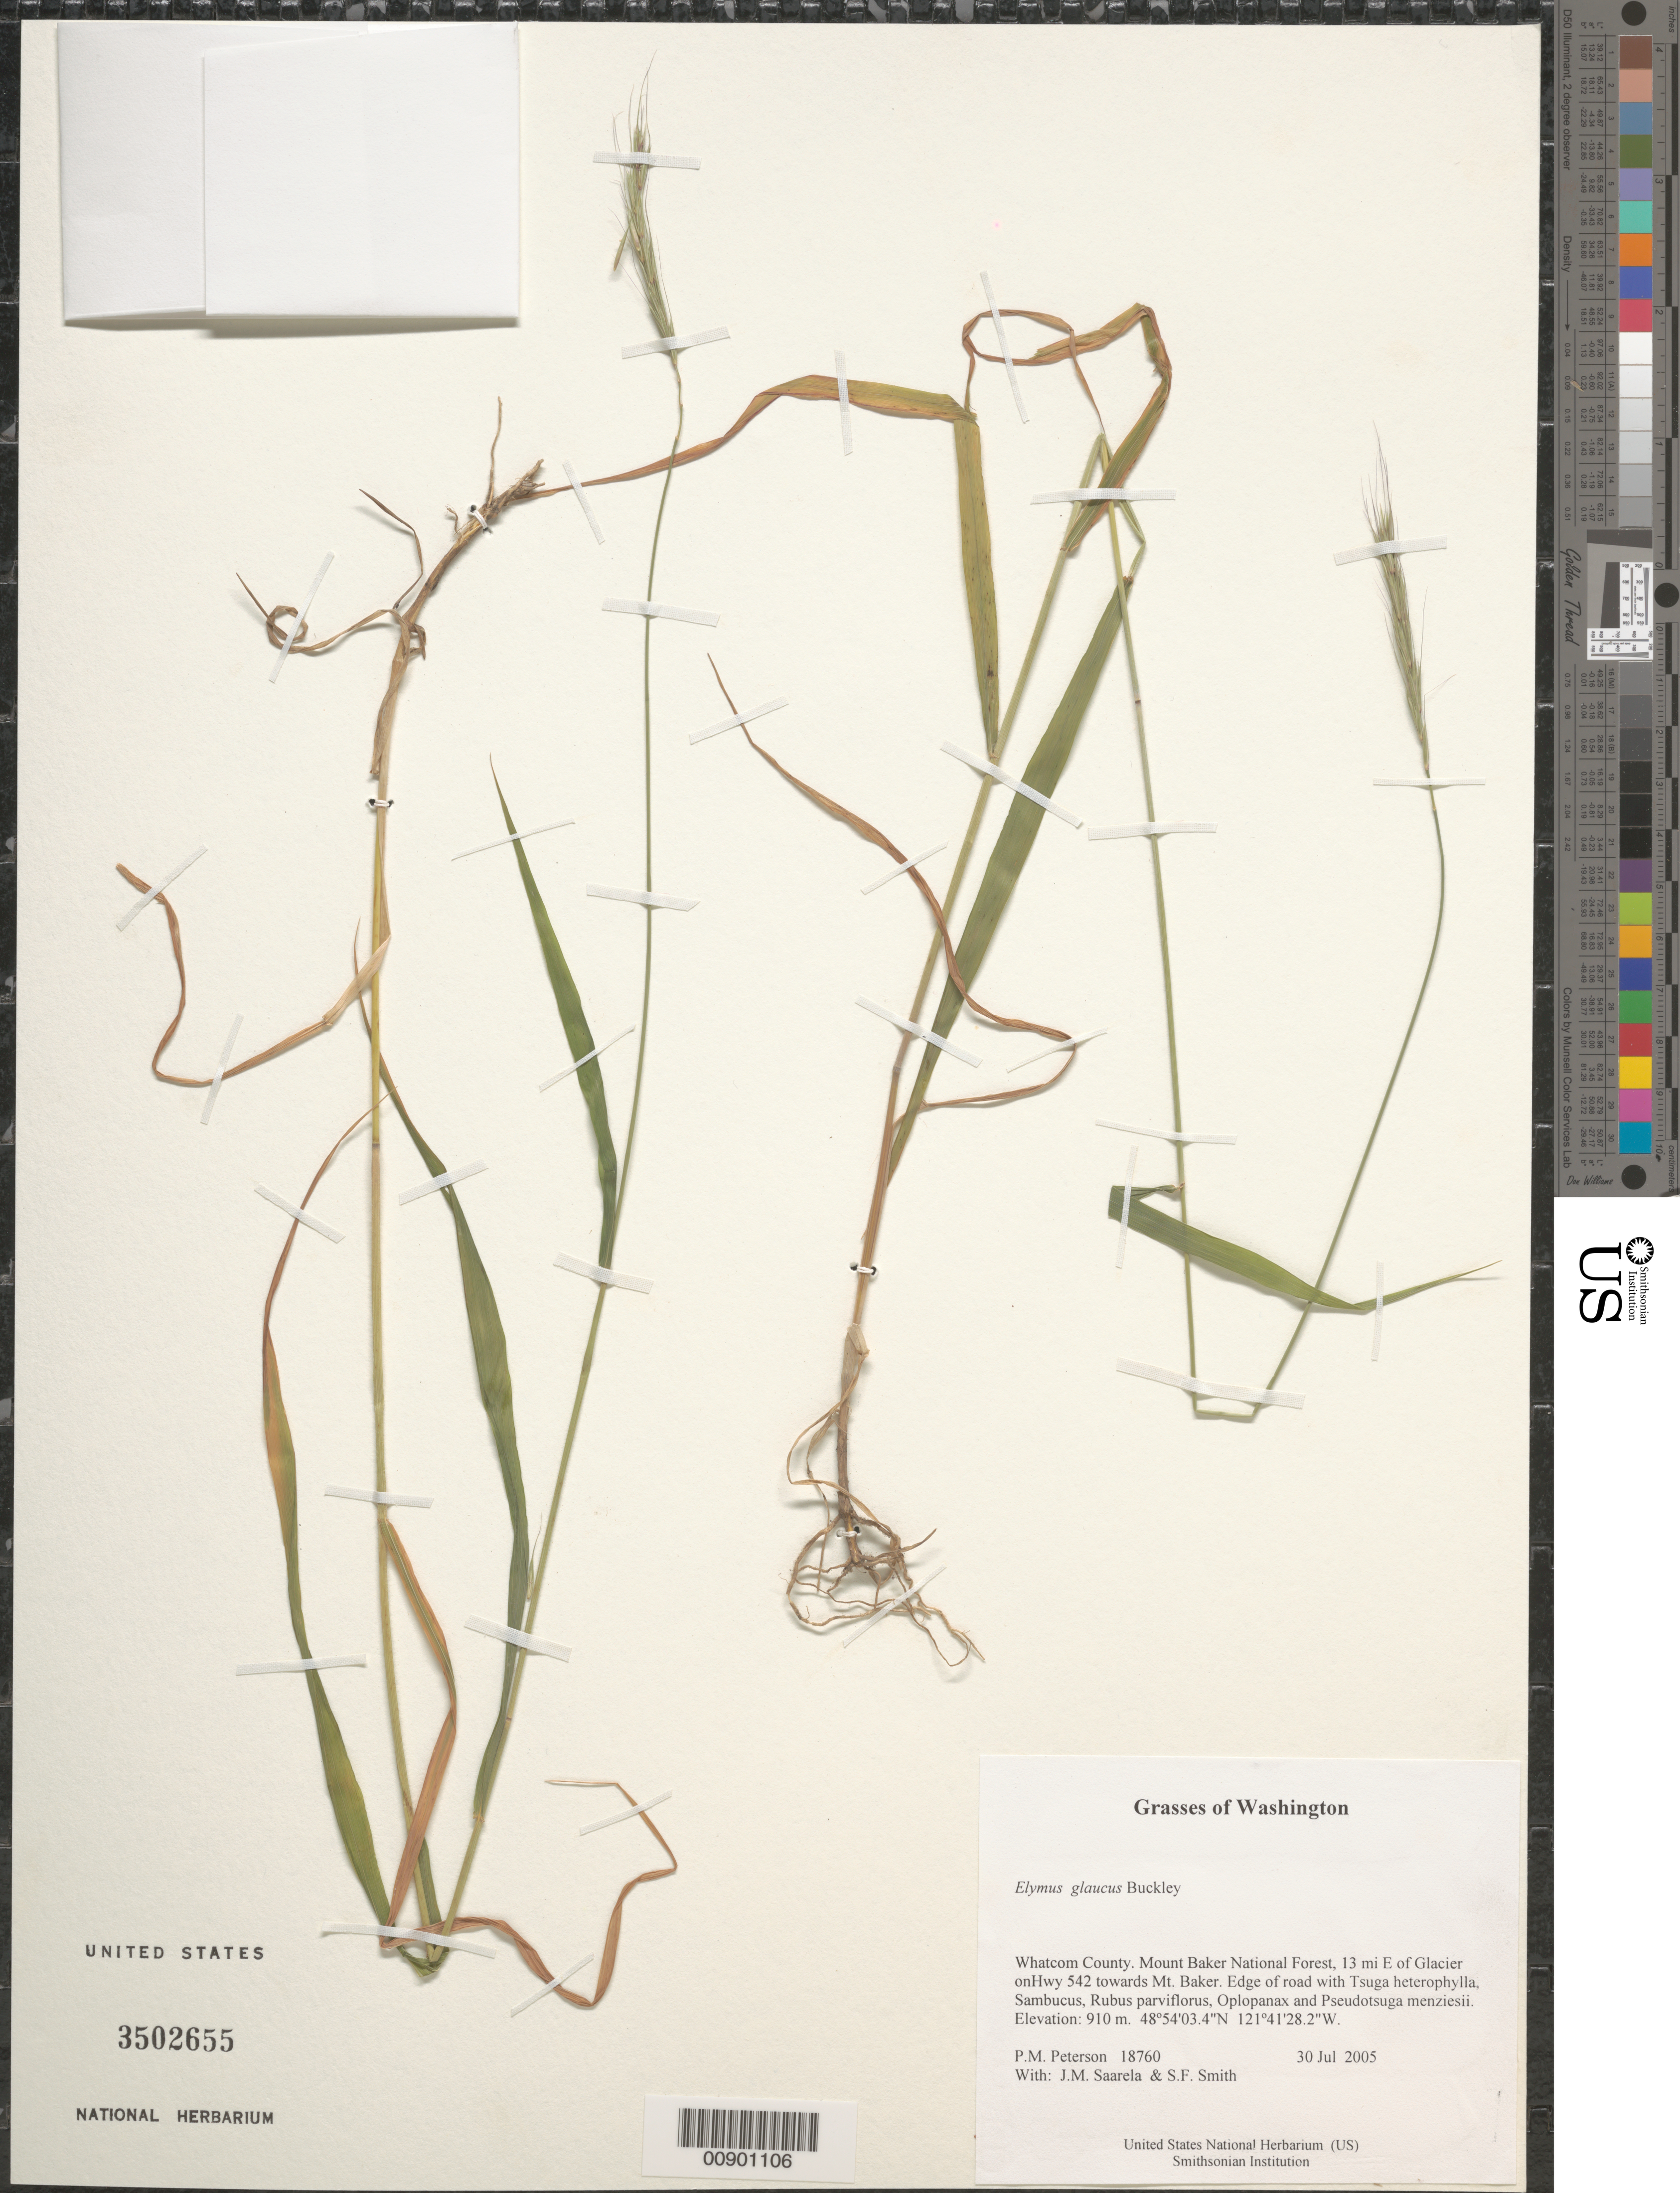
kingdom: Plantae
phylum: Tracheophyta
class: Liliopsida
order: Poales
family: Poaceae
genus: Elymus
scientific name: Elymus glaucus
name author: Buckley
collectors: P. M. Peterson, J. Saarela & S.F. Smith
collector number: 18760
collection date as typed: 30 Jul 2004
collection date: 2004-07-30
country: United States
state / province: Washington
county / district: Whatcom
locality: Mount Baker National Forest, 13 mi E of Glacier onHwy 542 towards Mt. Baker. Edge of road with Tsuga heterophylla, Sambucus, Rubus parviflorus, Oplopanax and Pseudotsuga menziesii.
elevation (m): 910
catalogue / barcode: US 3502655